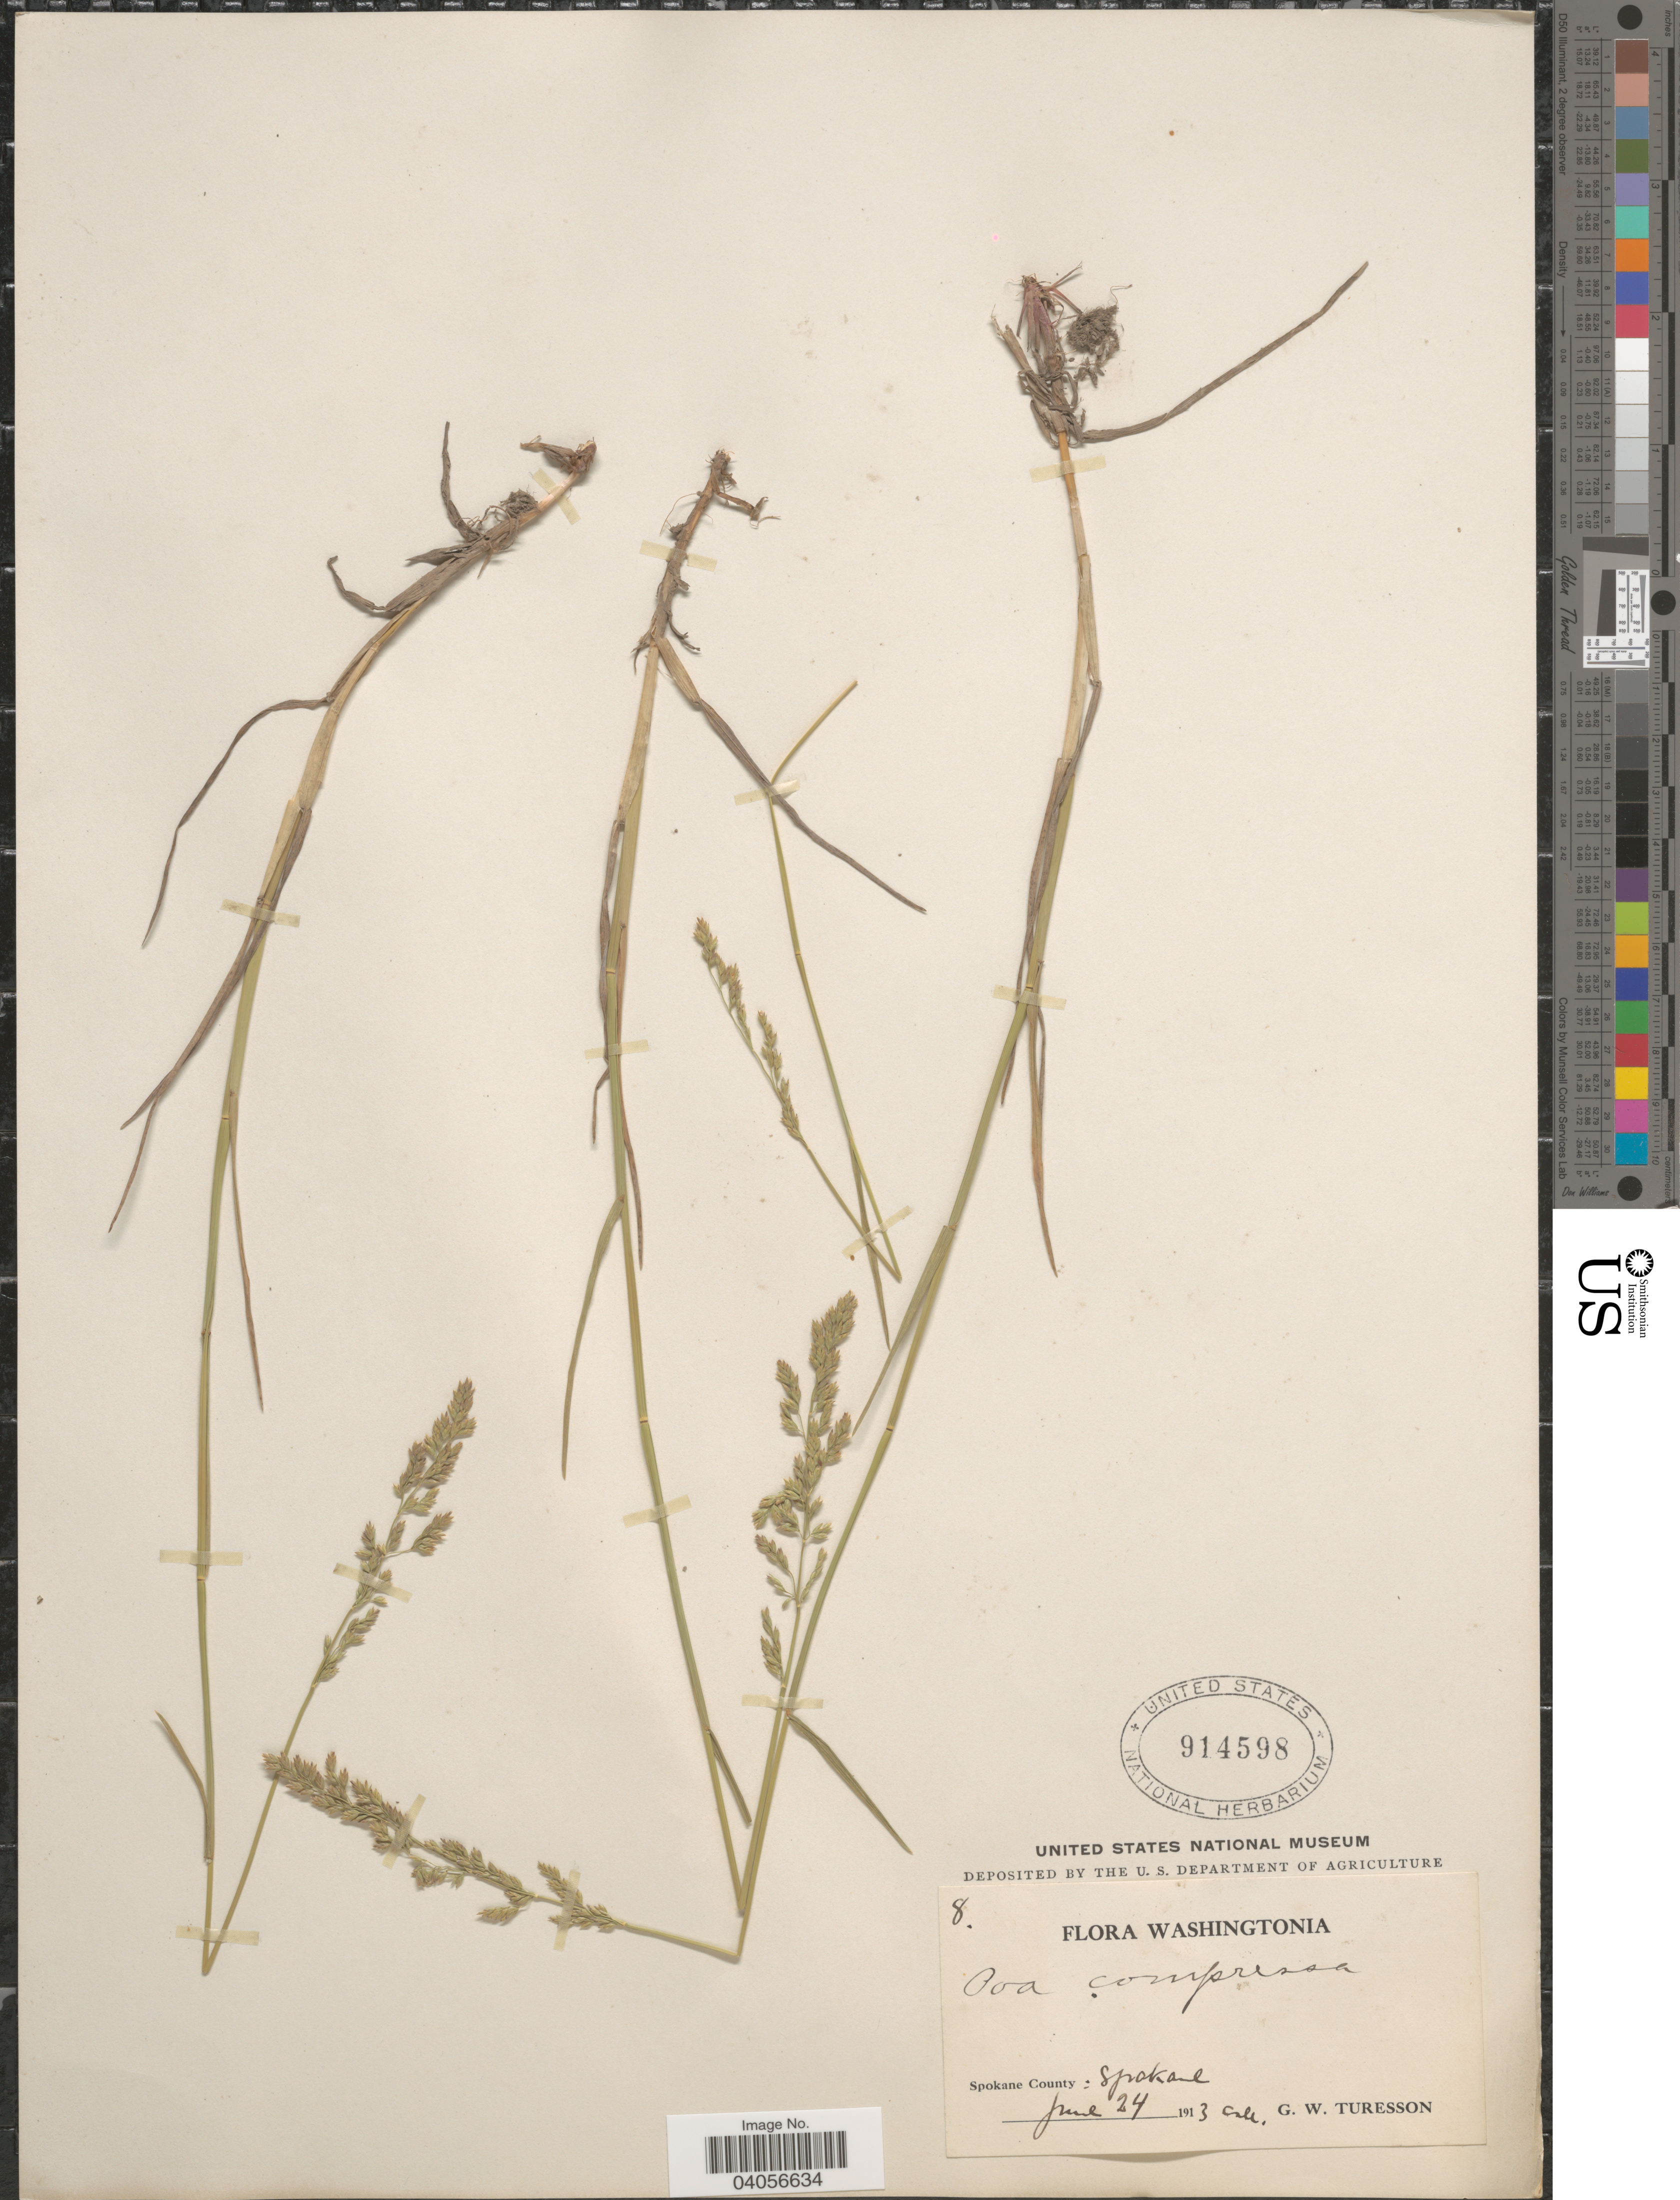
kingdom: Plantae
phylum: Tracheophyta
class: Liliopsida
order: Poales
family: Poaceae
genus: Poa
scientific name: Poa compressa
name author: L.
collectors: G. Turesson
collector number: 8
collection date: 1913-06-24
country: United States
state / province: Washington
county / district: Spokane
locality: Washingtonia. Spokane County: Spokane.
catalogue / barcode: US 914598